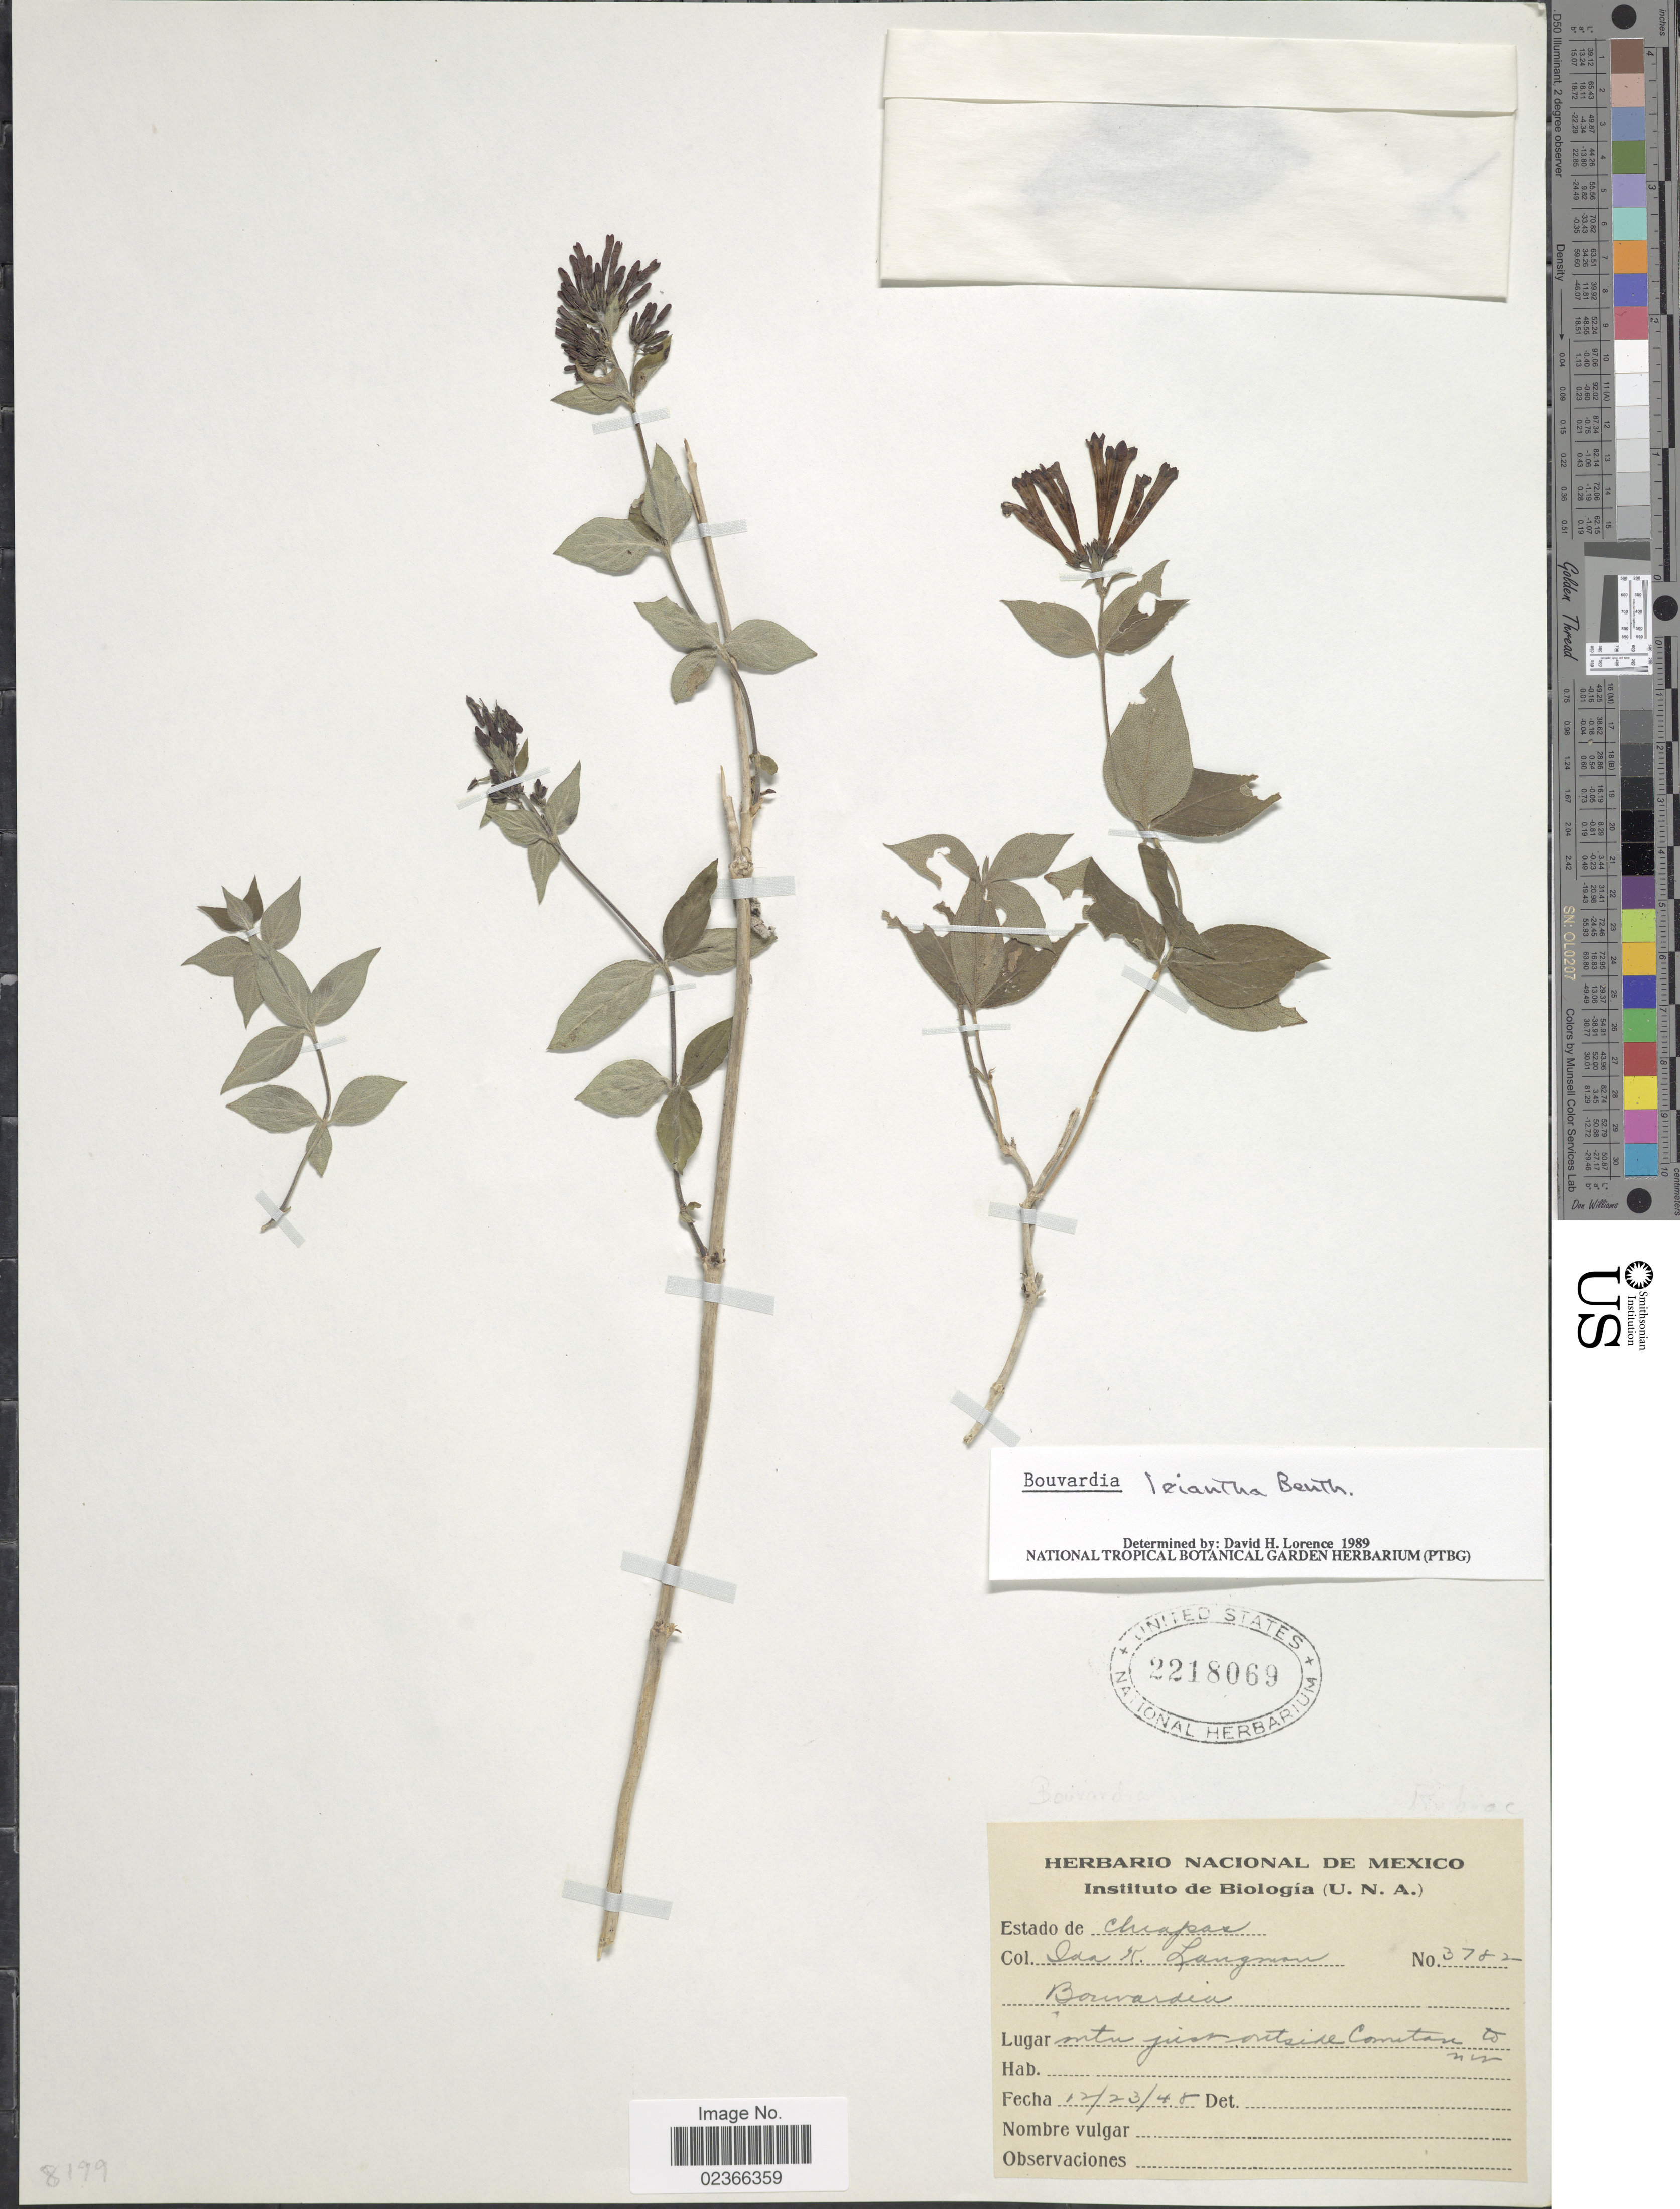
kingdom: Plantae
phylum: Tracheophyta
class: Magnoliopsida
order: Gentianales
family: Rubiaceae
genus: Bouvardia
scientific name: Bouvardia leiantha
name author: Benth.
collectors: I. K. Langman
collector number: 3782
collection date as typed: Transcribed d/m/y: 23/12/48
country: Mexico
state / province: Chiapas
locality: Mtn just outside Cometan to nw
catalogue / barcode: US 2218069